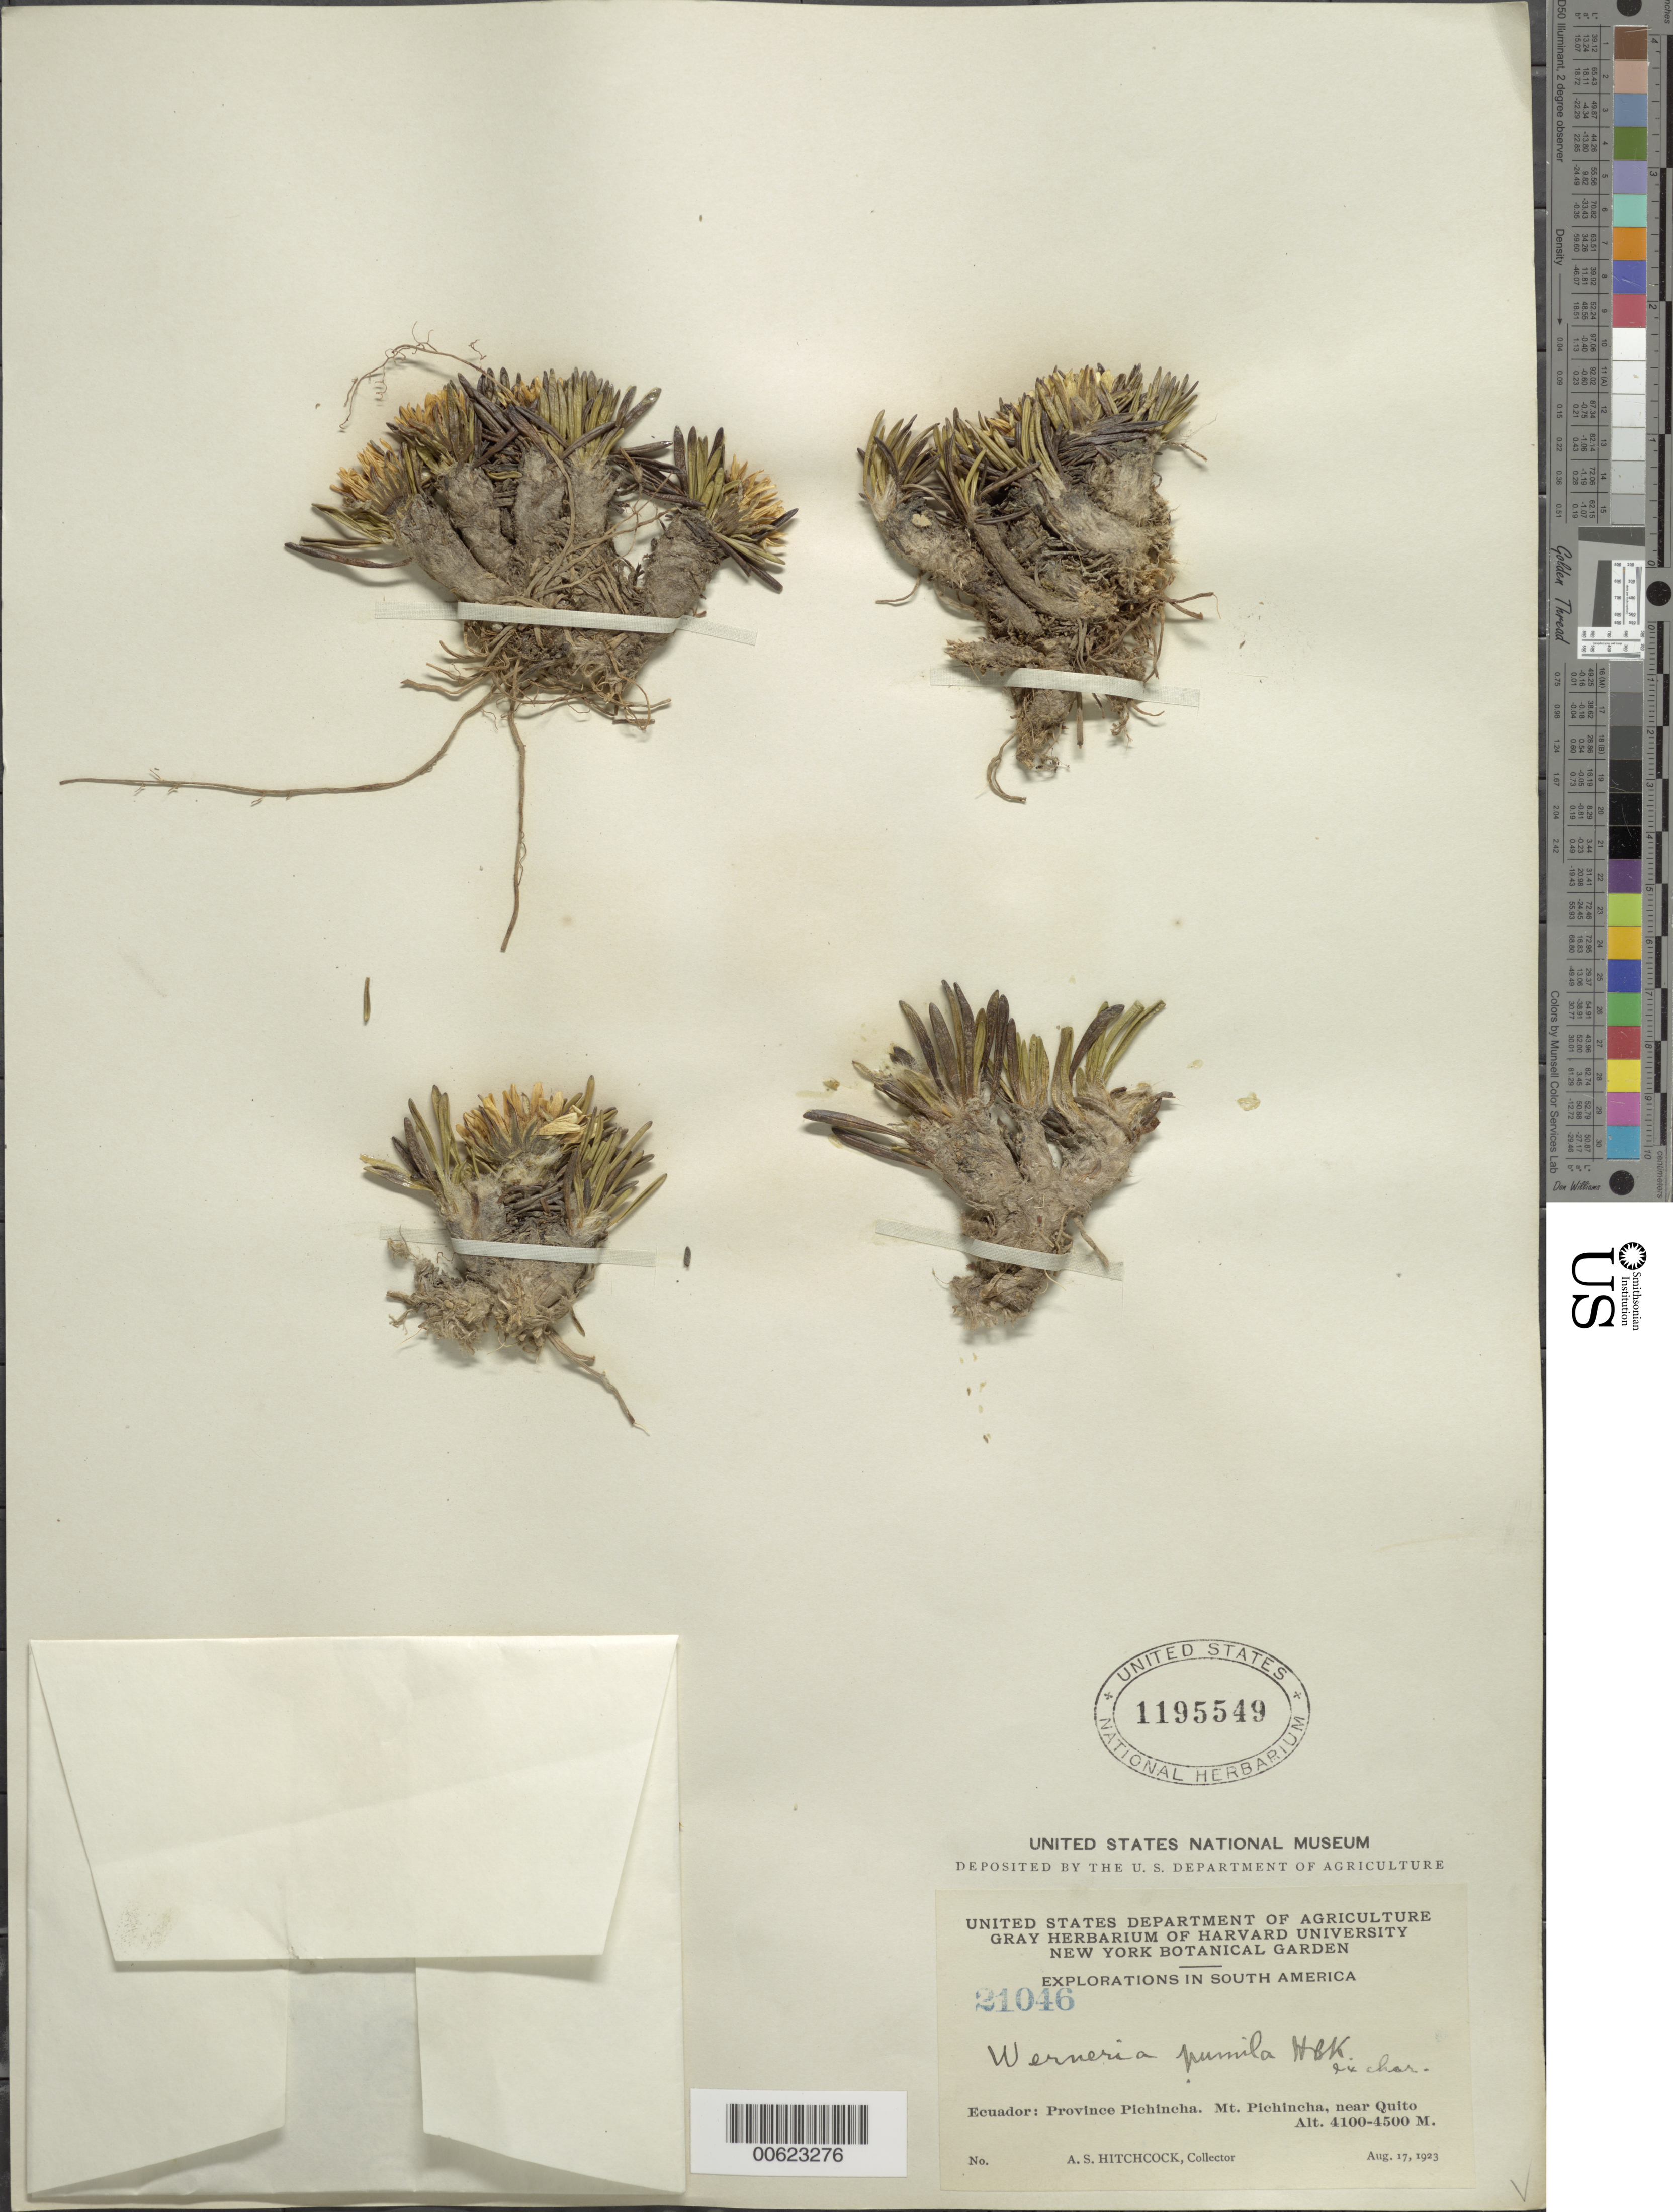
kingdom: Plantae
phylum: Tracheophyta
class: Magnoliopsida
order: Asterales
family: Asteraceae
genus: Werneria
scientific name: Werneria pumila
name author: Kunth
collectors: A. S. Hitchcock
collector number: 21046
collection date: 1923-08-17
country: Ecuador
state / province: Pichincha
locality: Mt. Pichincha, near Quito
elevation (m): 4100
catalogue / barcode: US 1195549